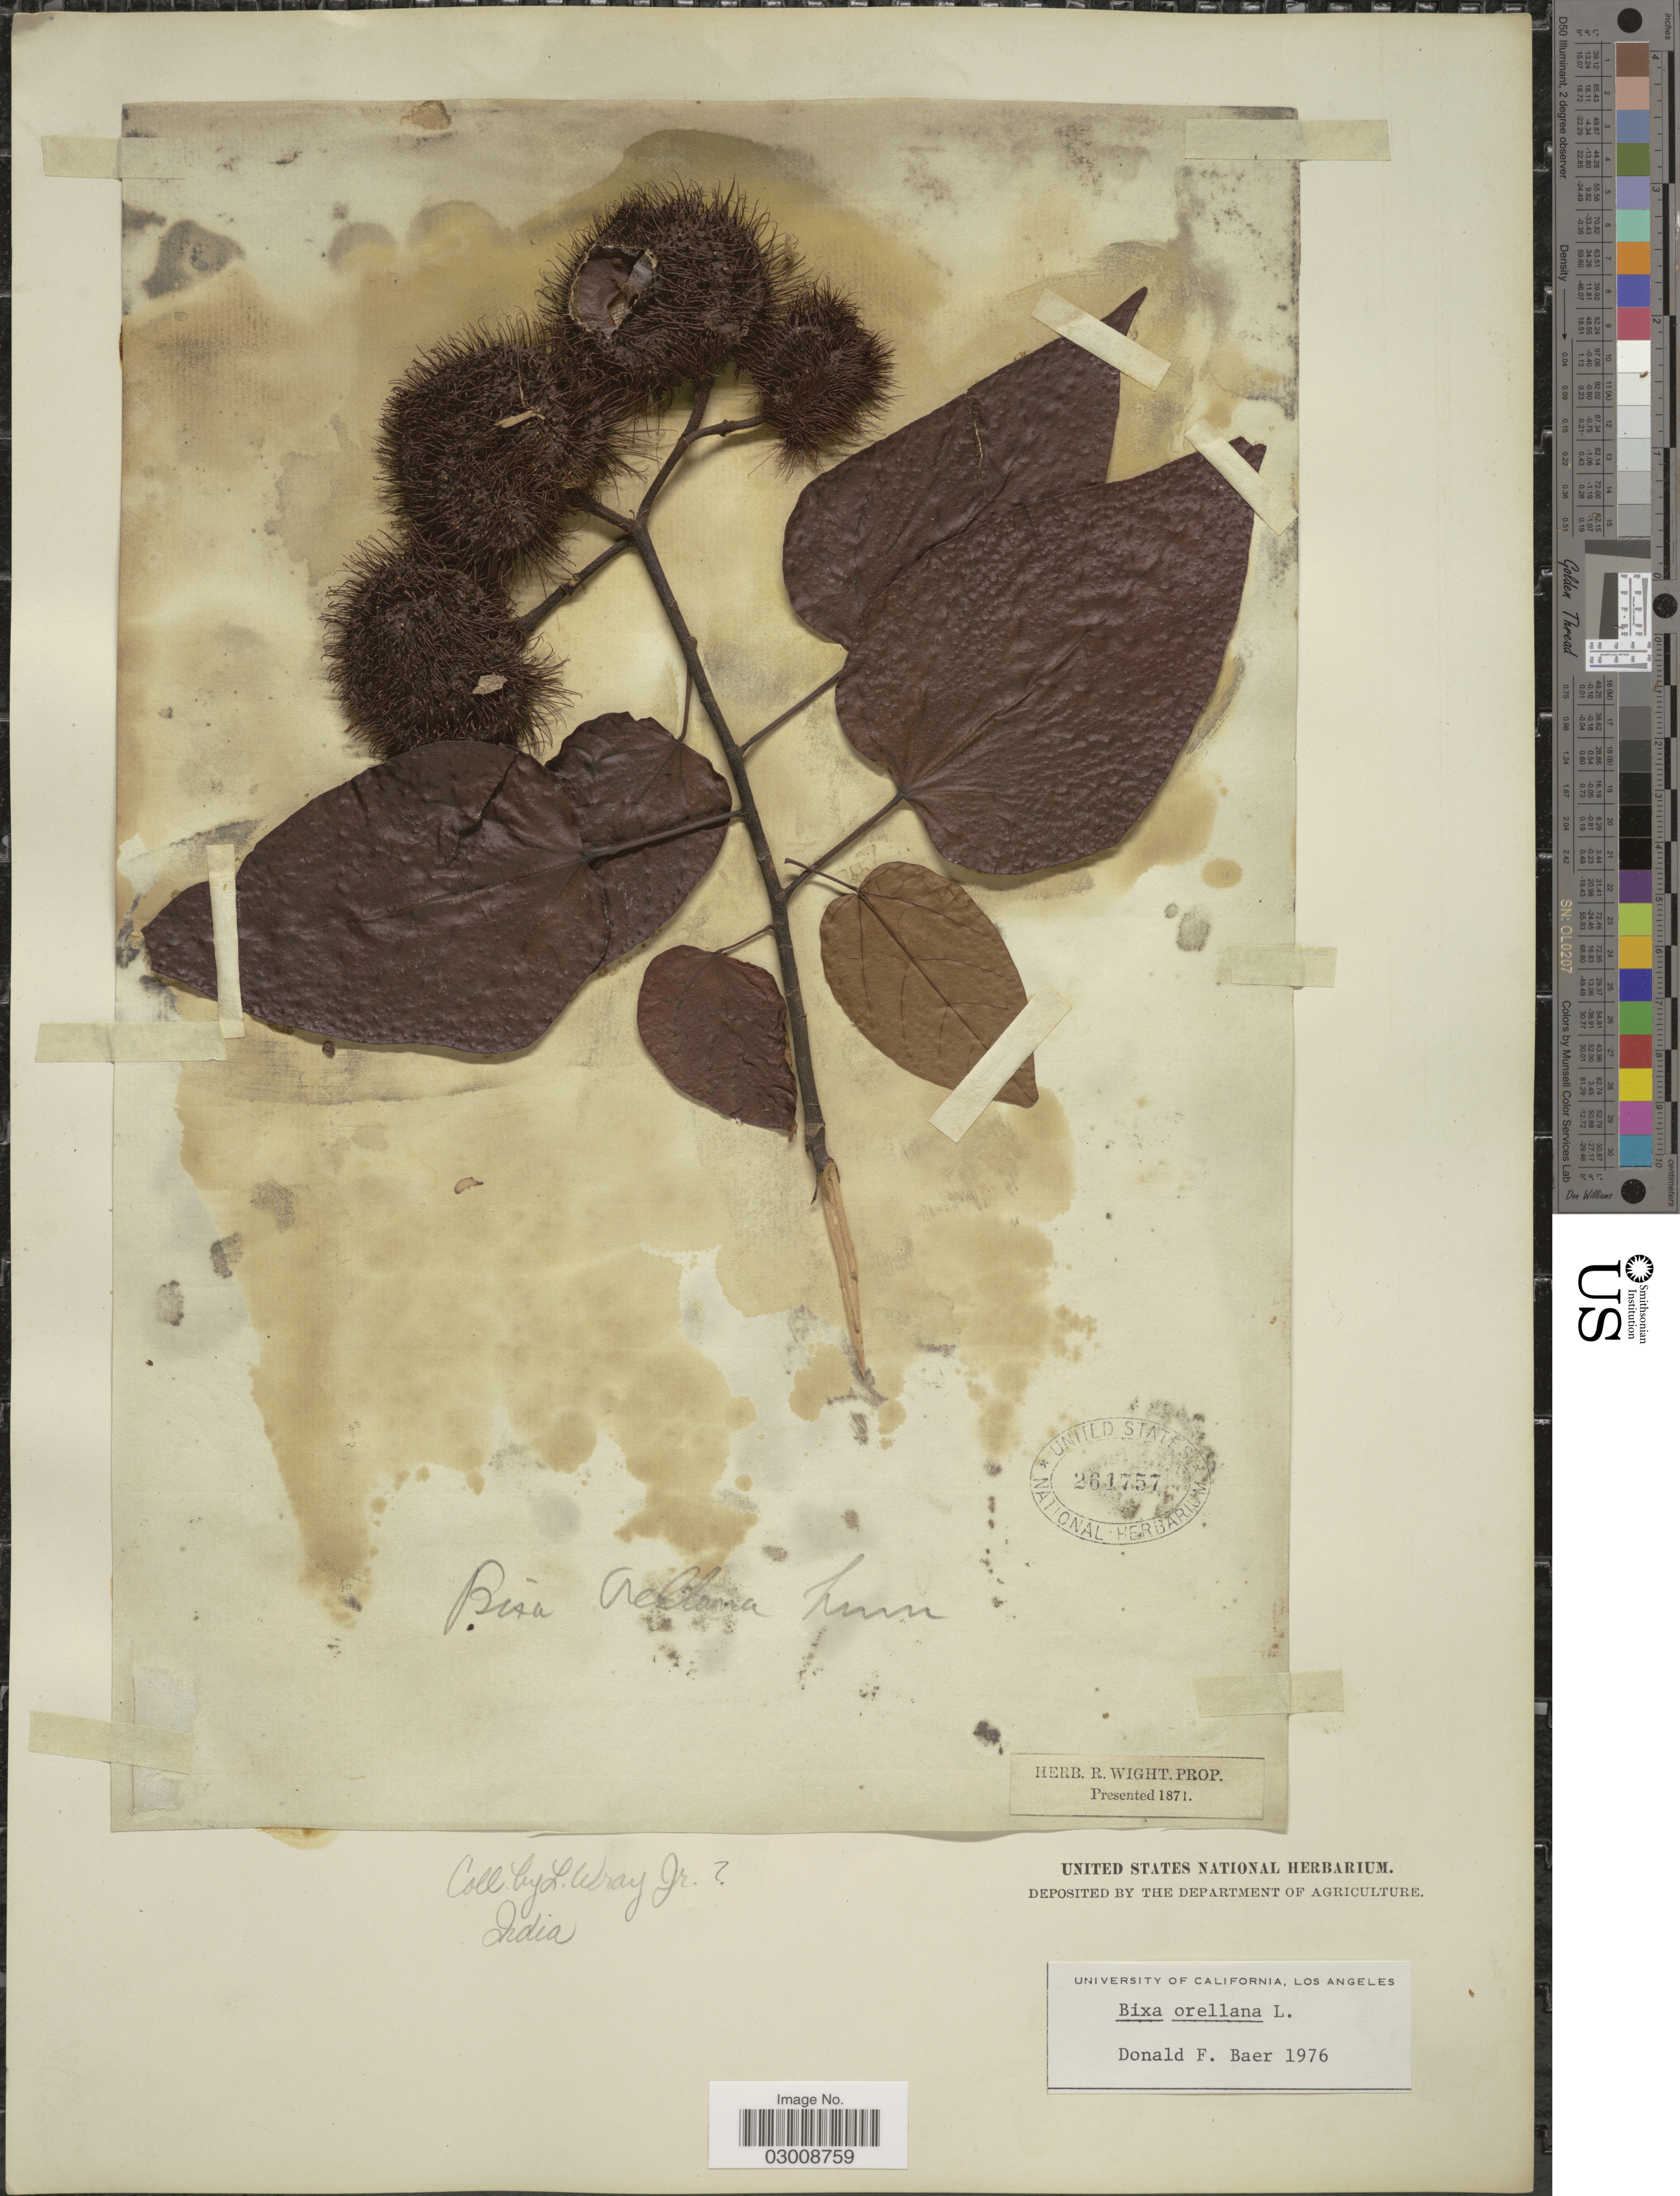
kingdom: Plantae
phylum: Tracheophyta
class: Magnoliopsida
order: Malvales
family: Bixaceae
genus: Bixa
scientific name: Bixa orellana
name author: L.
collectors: L. Wray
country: India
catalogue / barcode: US 261757